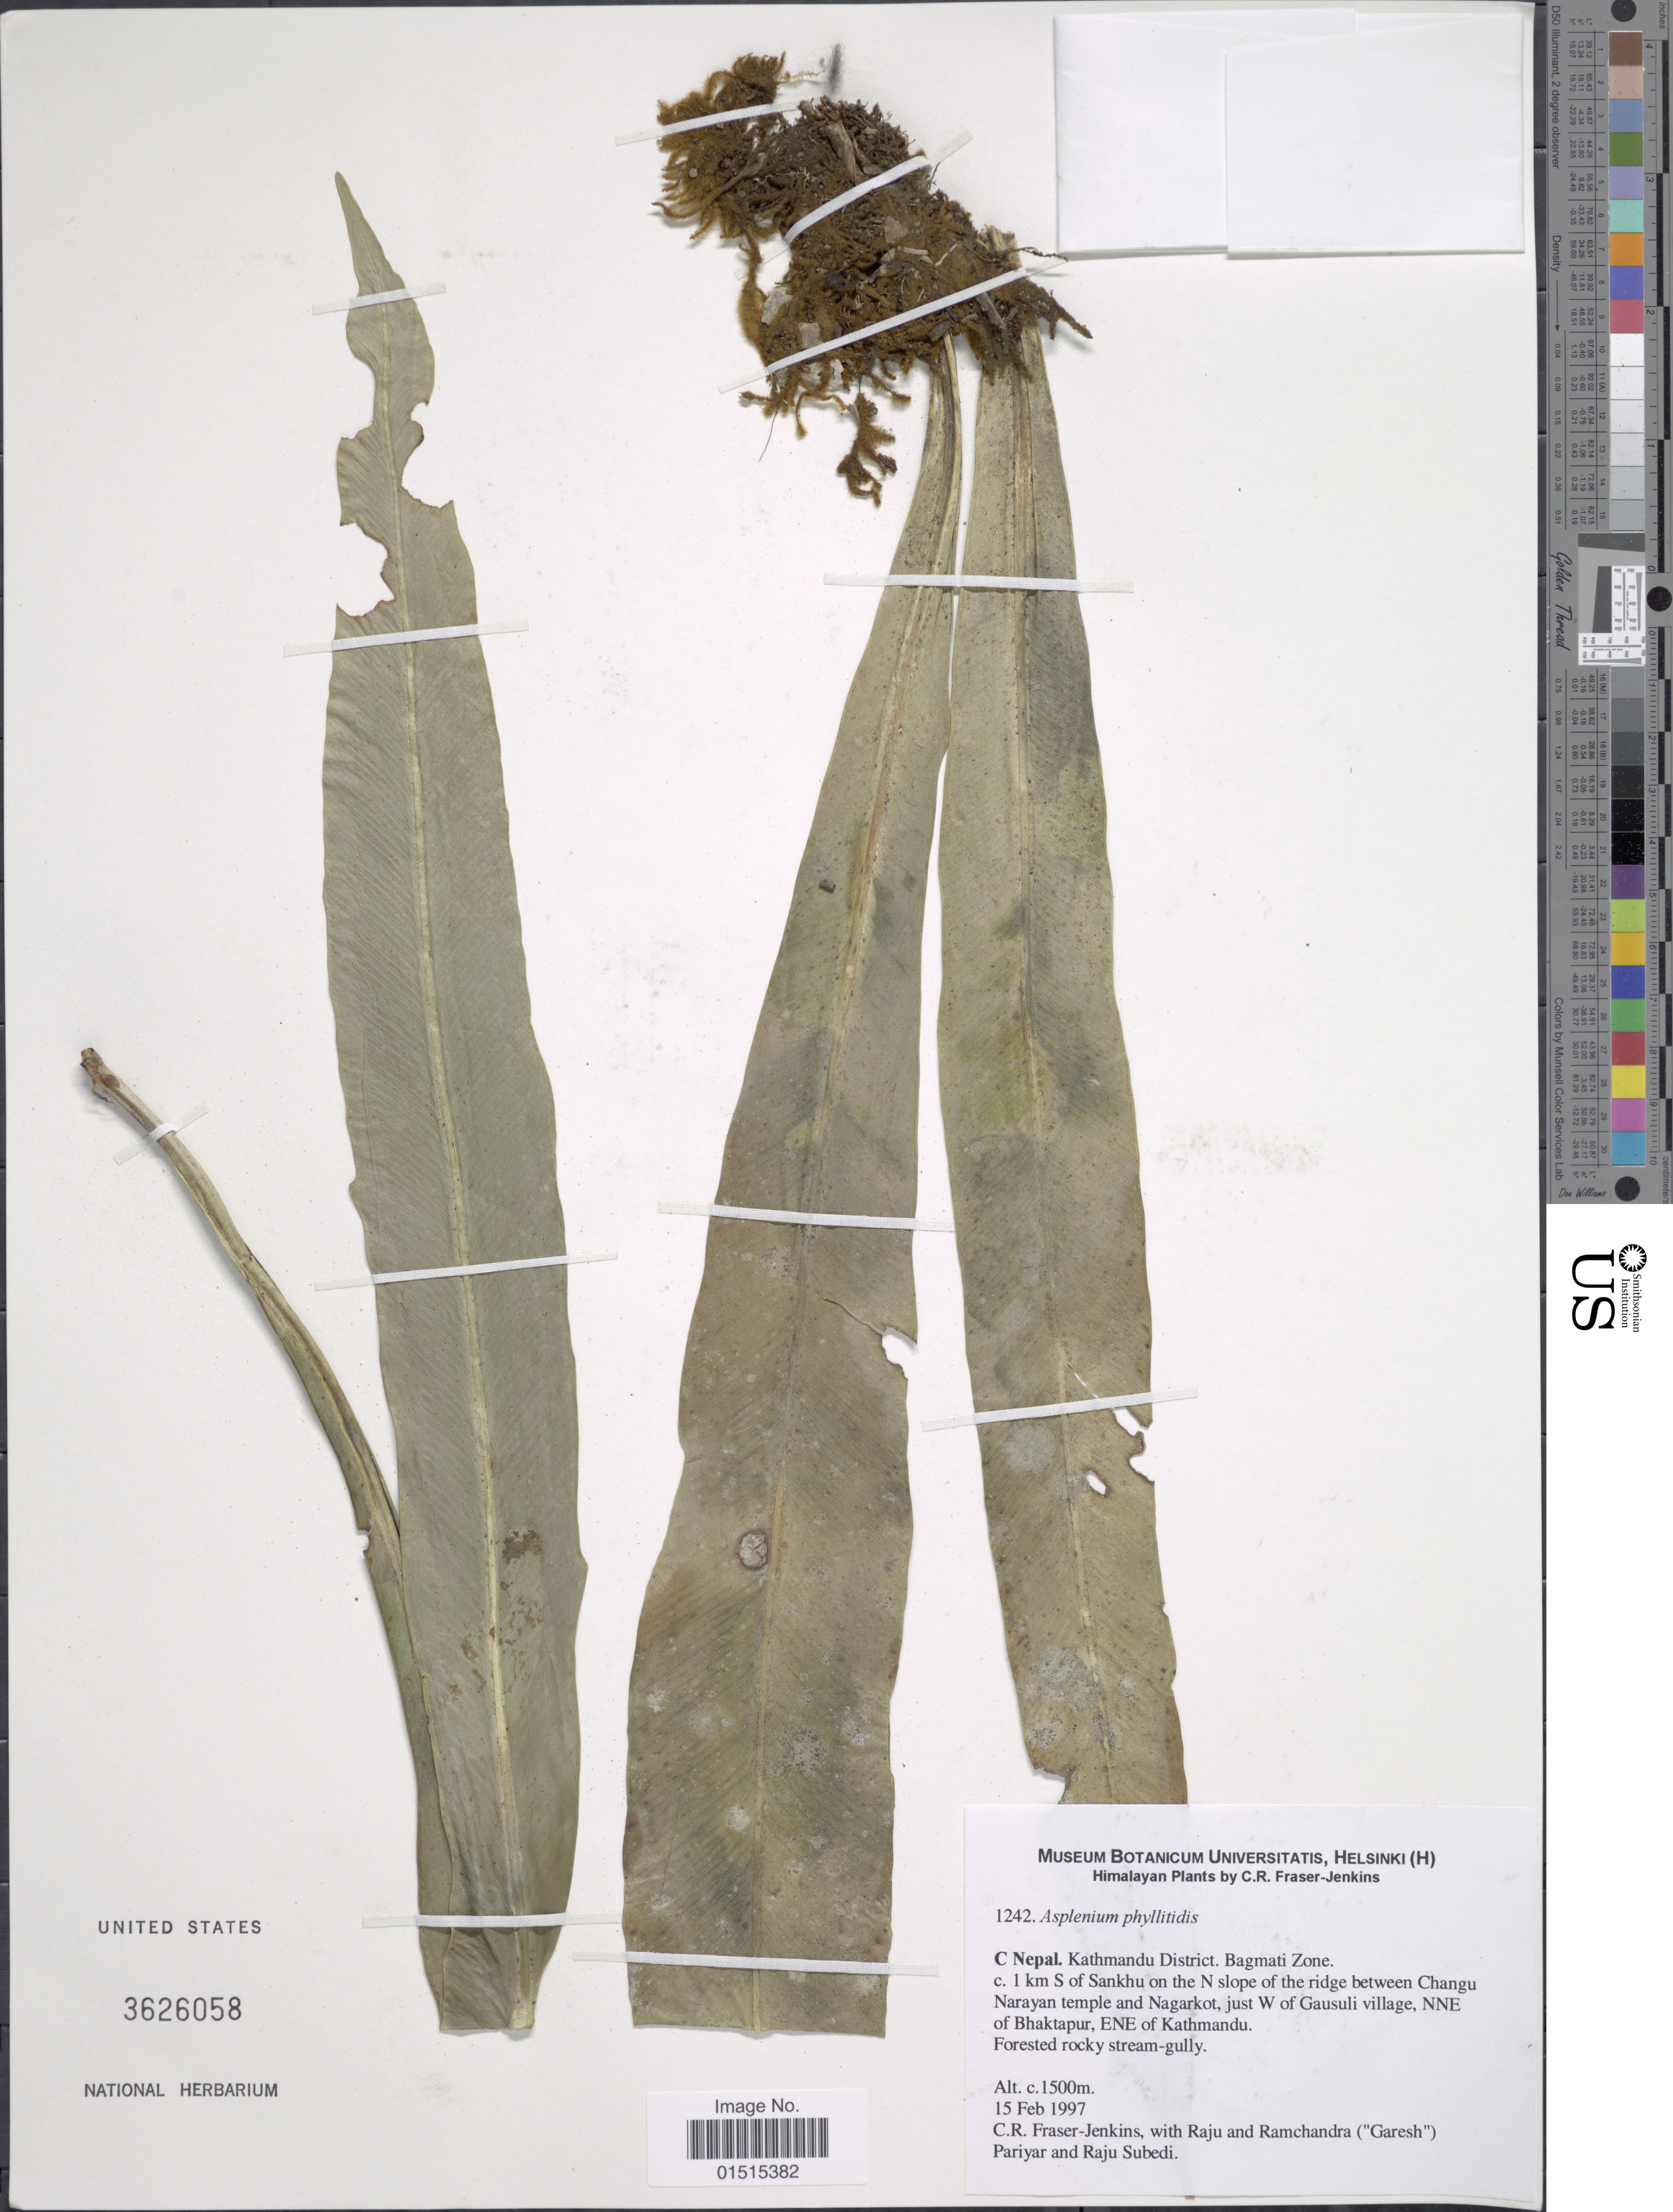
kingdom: Plantae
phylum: Tracheophyta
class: Polypodiopsida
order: Polypodiales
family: Aspleniaceae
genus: Asplenium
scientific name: Asplenium phyllitidis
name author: D. Don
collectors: C. R. Fraser-Jenkins, Raju, G. Pariyar, R. Pariyar & et al.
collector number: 1242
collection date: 1997-02-15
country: Nepal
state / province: Bagmati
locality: C Nepal. Kathmandu District. Bagmati Zone. c. 1 km S of Sankhu on the N slope of the ridge between Changu Narayan temple and Nagarkot, just W of Gausuli village, NNE of Bhaktapur, ENE of Kathmandu. Forested rocky stream-gully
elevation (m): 1500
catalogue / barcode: US 3626058